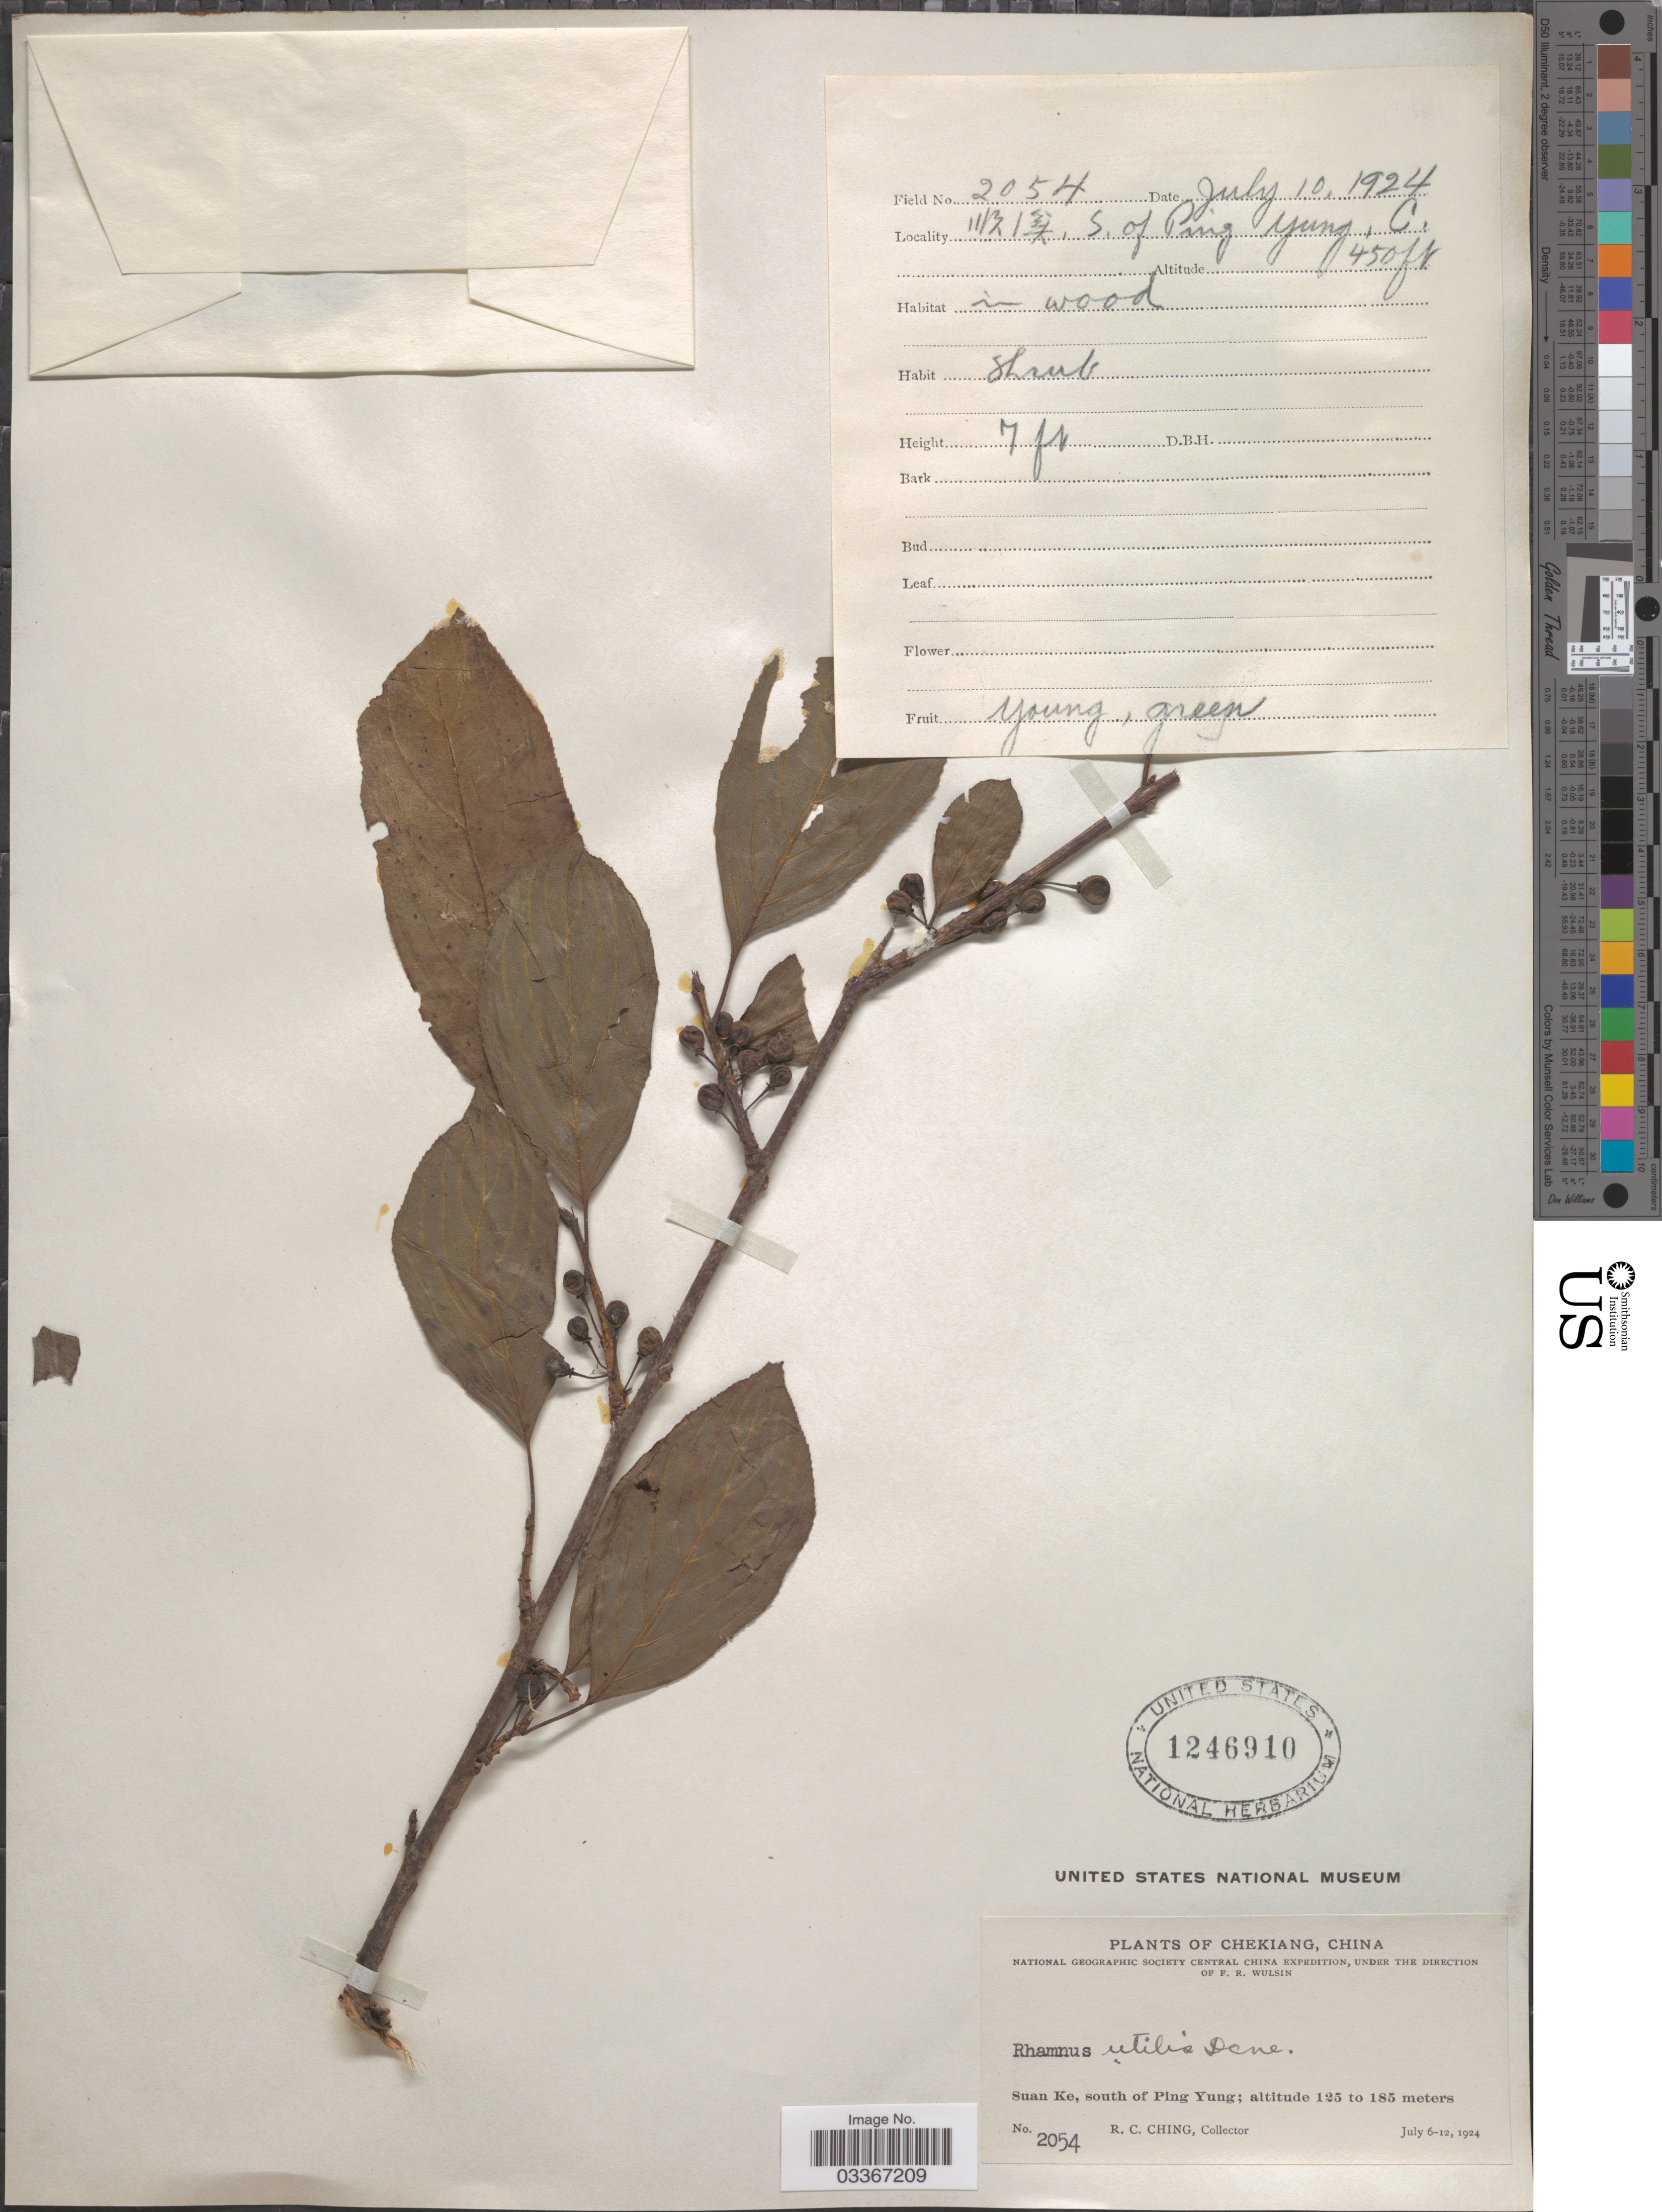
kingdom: Plantae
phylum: Tracheophyta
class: Magnoliopsida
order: Rosales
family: Rhamnaceae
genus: Rhamnus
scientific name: Rhamnus utilis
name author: Decne.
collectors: R. C. Ching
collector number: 2054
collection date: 1924-07-10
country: China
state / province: Zhejiang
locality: Chekiang. X. South of Ping Yung. C. Suan Ke.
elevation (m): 137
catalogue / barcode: US 1246910